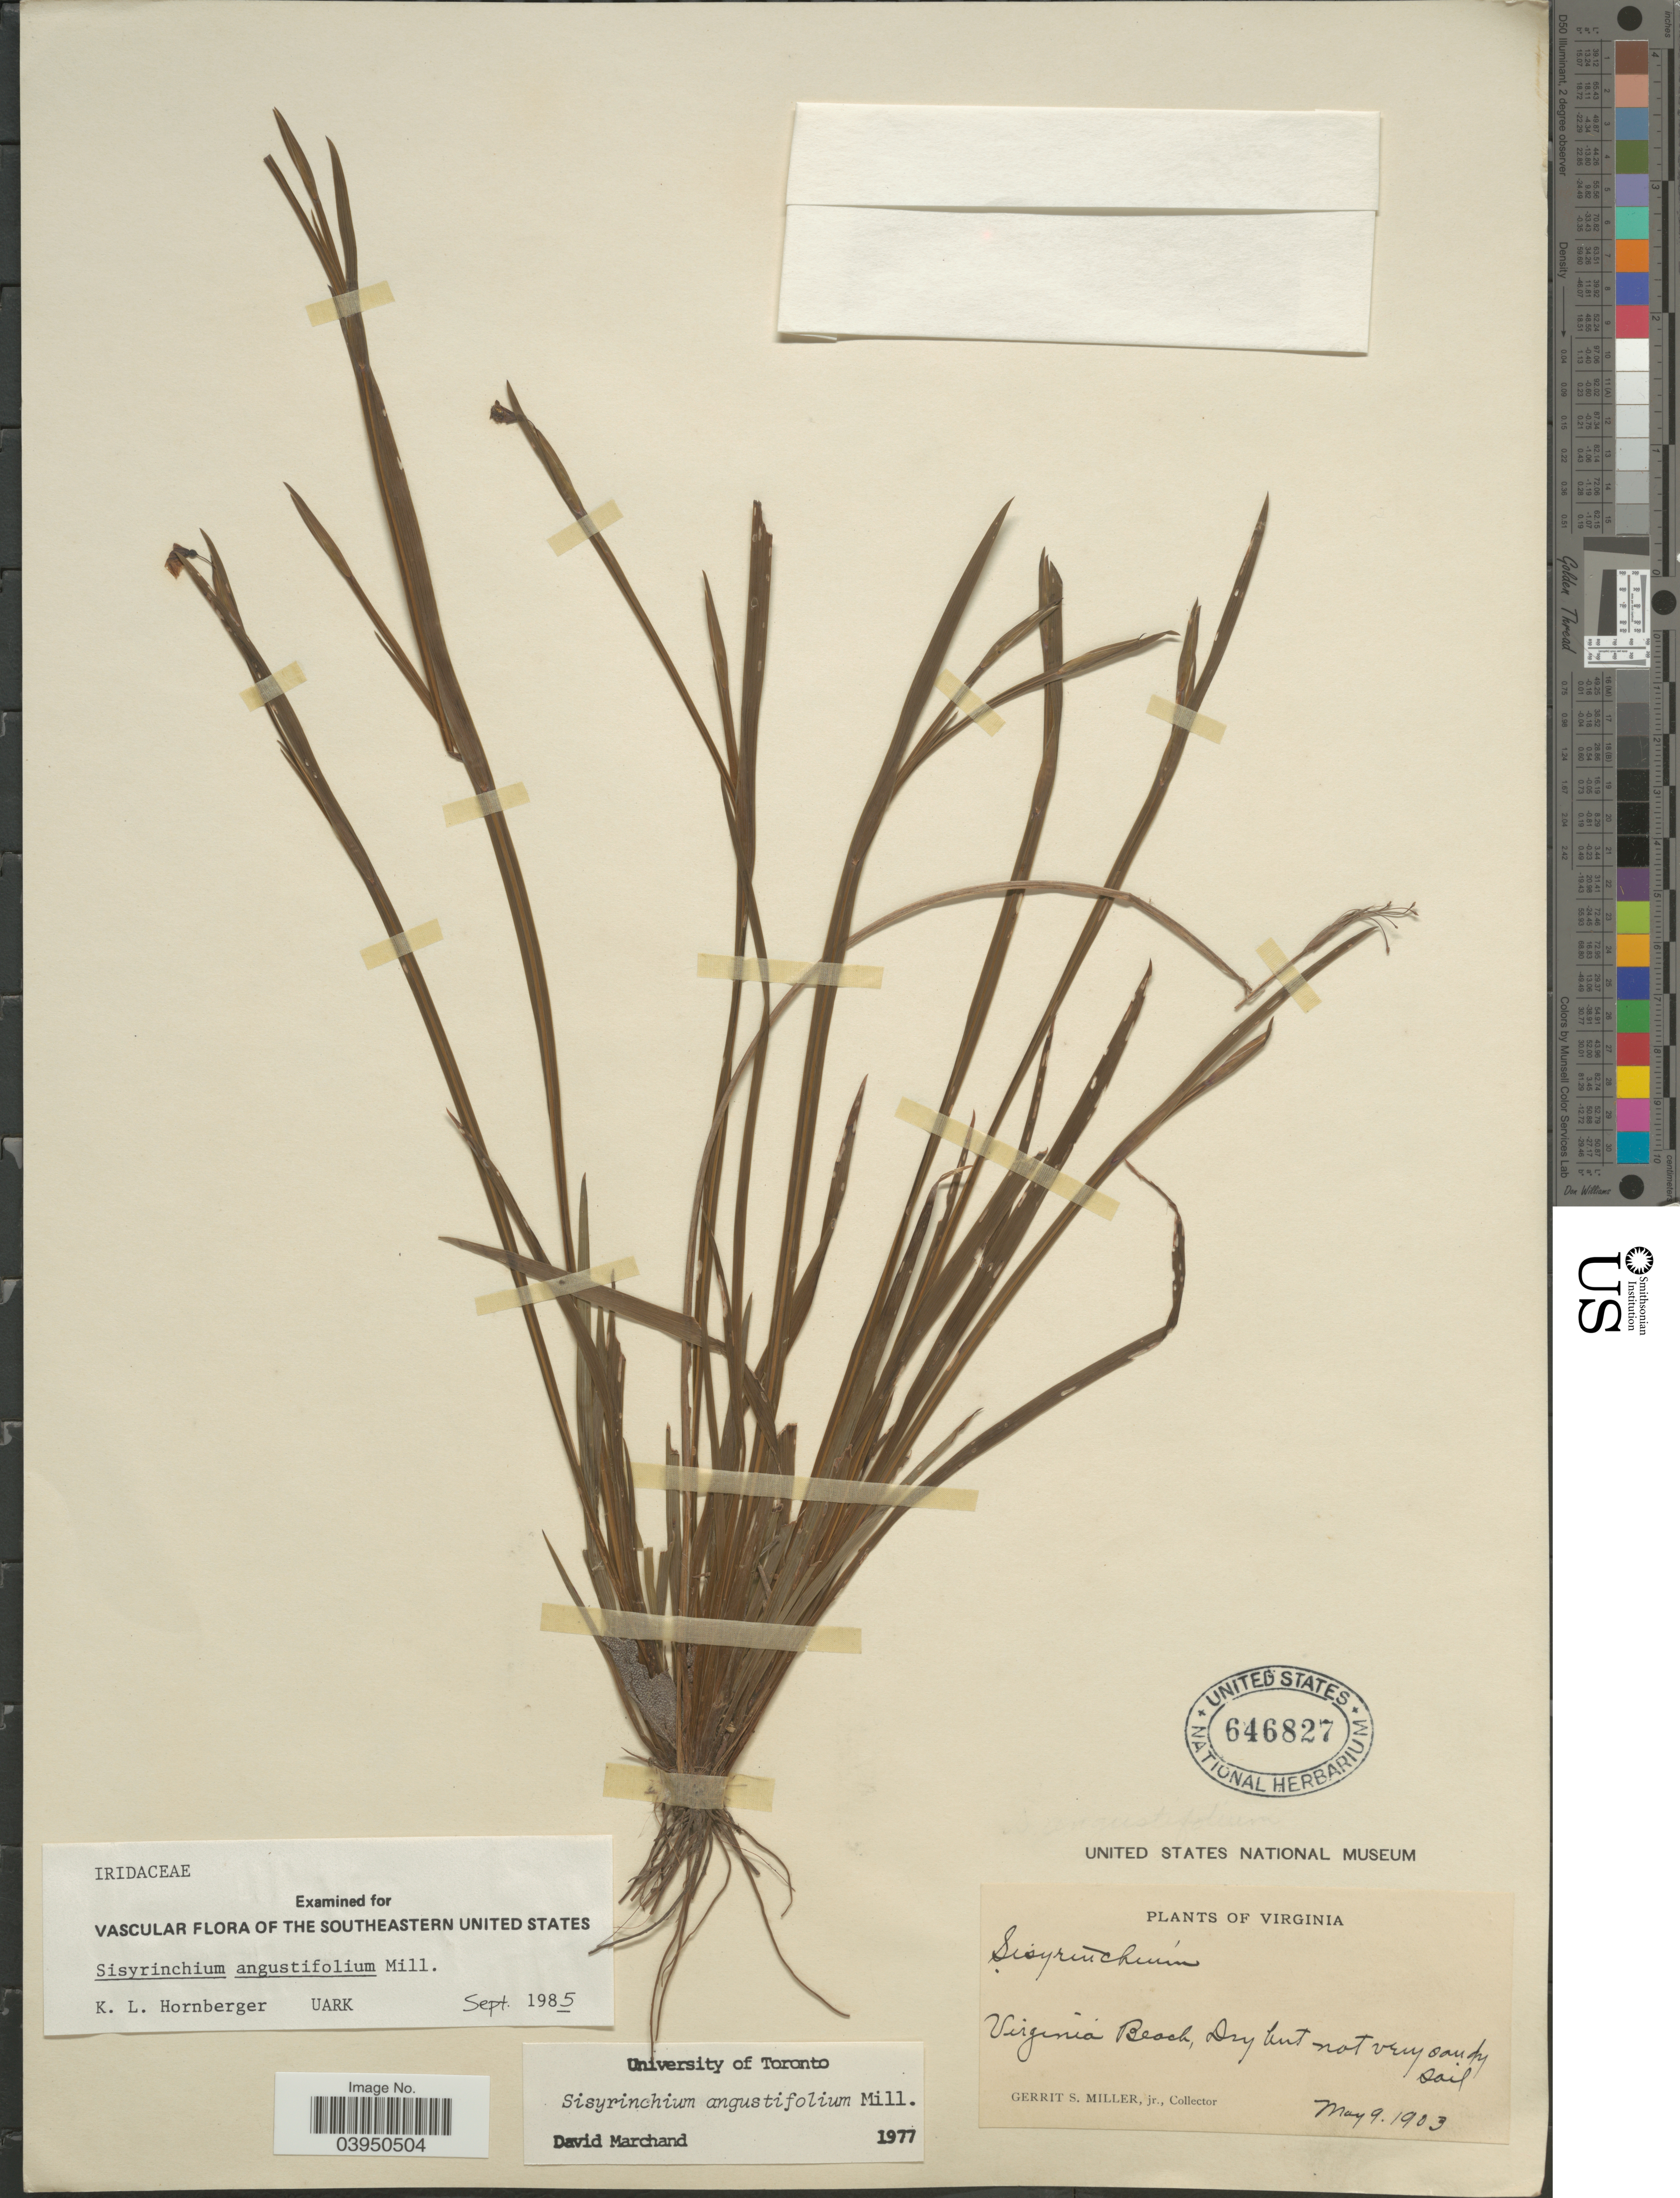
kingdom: Plantae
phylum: Tracheophyta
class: Liliopsida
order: Asparagales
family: Iridaceae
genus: Sisyrinchium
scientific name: Sisyrinchium angustifolium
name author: Mill.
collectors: G. S. Miller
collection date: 1903-05-09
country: United States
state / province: Virginia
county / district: City of Virginia Beach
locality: Virginia Beach.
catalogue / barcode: US 646827